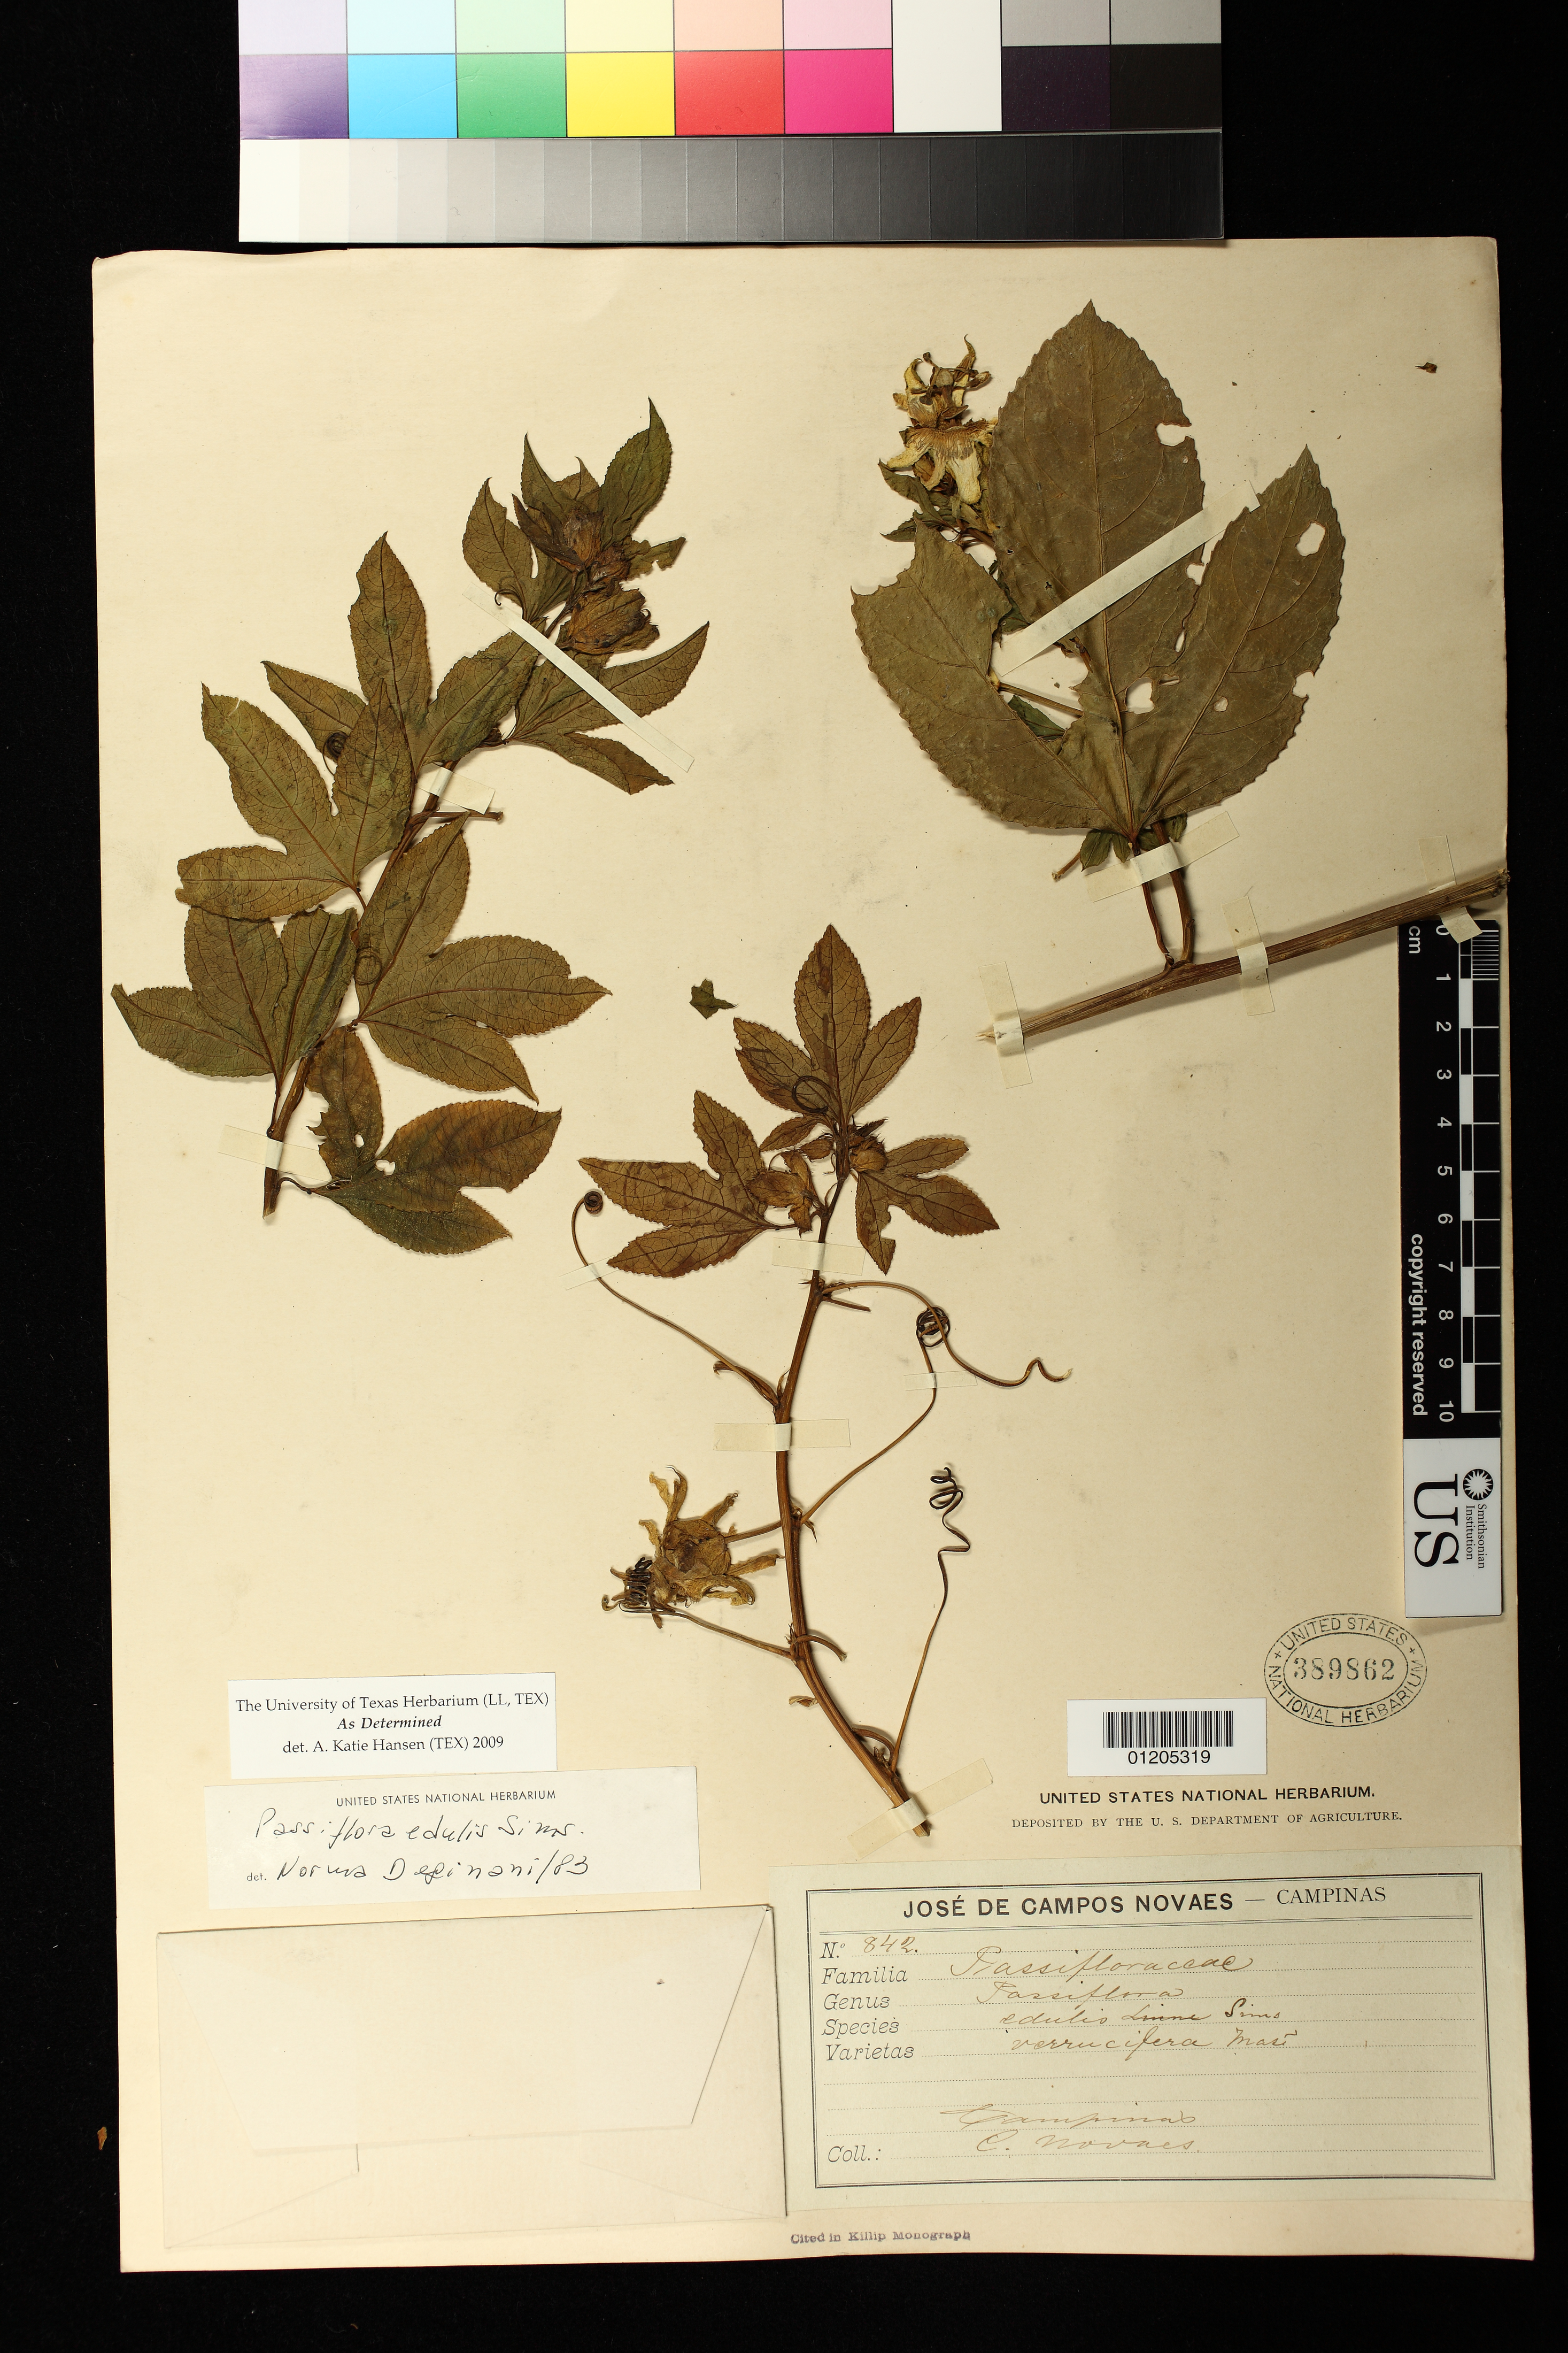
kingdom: Plantae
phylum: Tracheophyta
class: Magnoliopsida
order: Malpighiales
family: Passifloraceae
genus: Passiflora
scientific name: Passiflora edulis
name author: Sims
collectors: C. Novacs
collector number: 842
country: Brazil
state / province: Sao Paulo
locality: Campinas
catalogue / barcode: US 389862